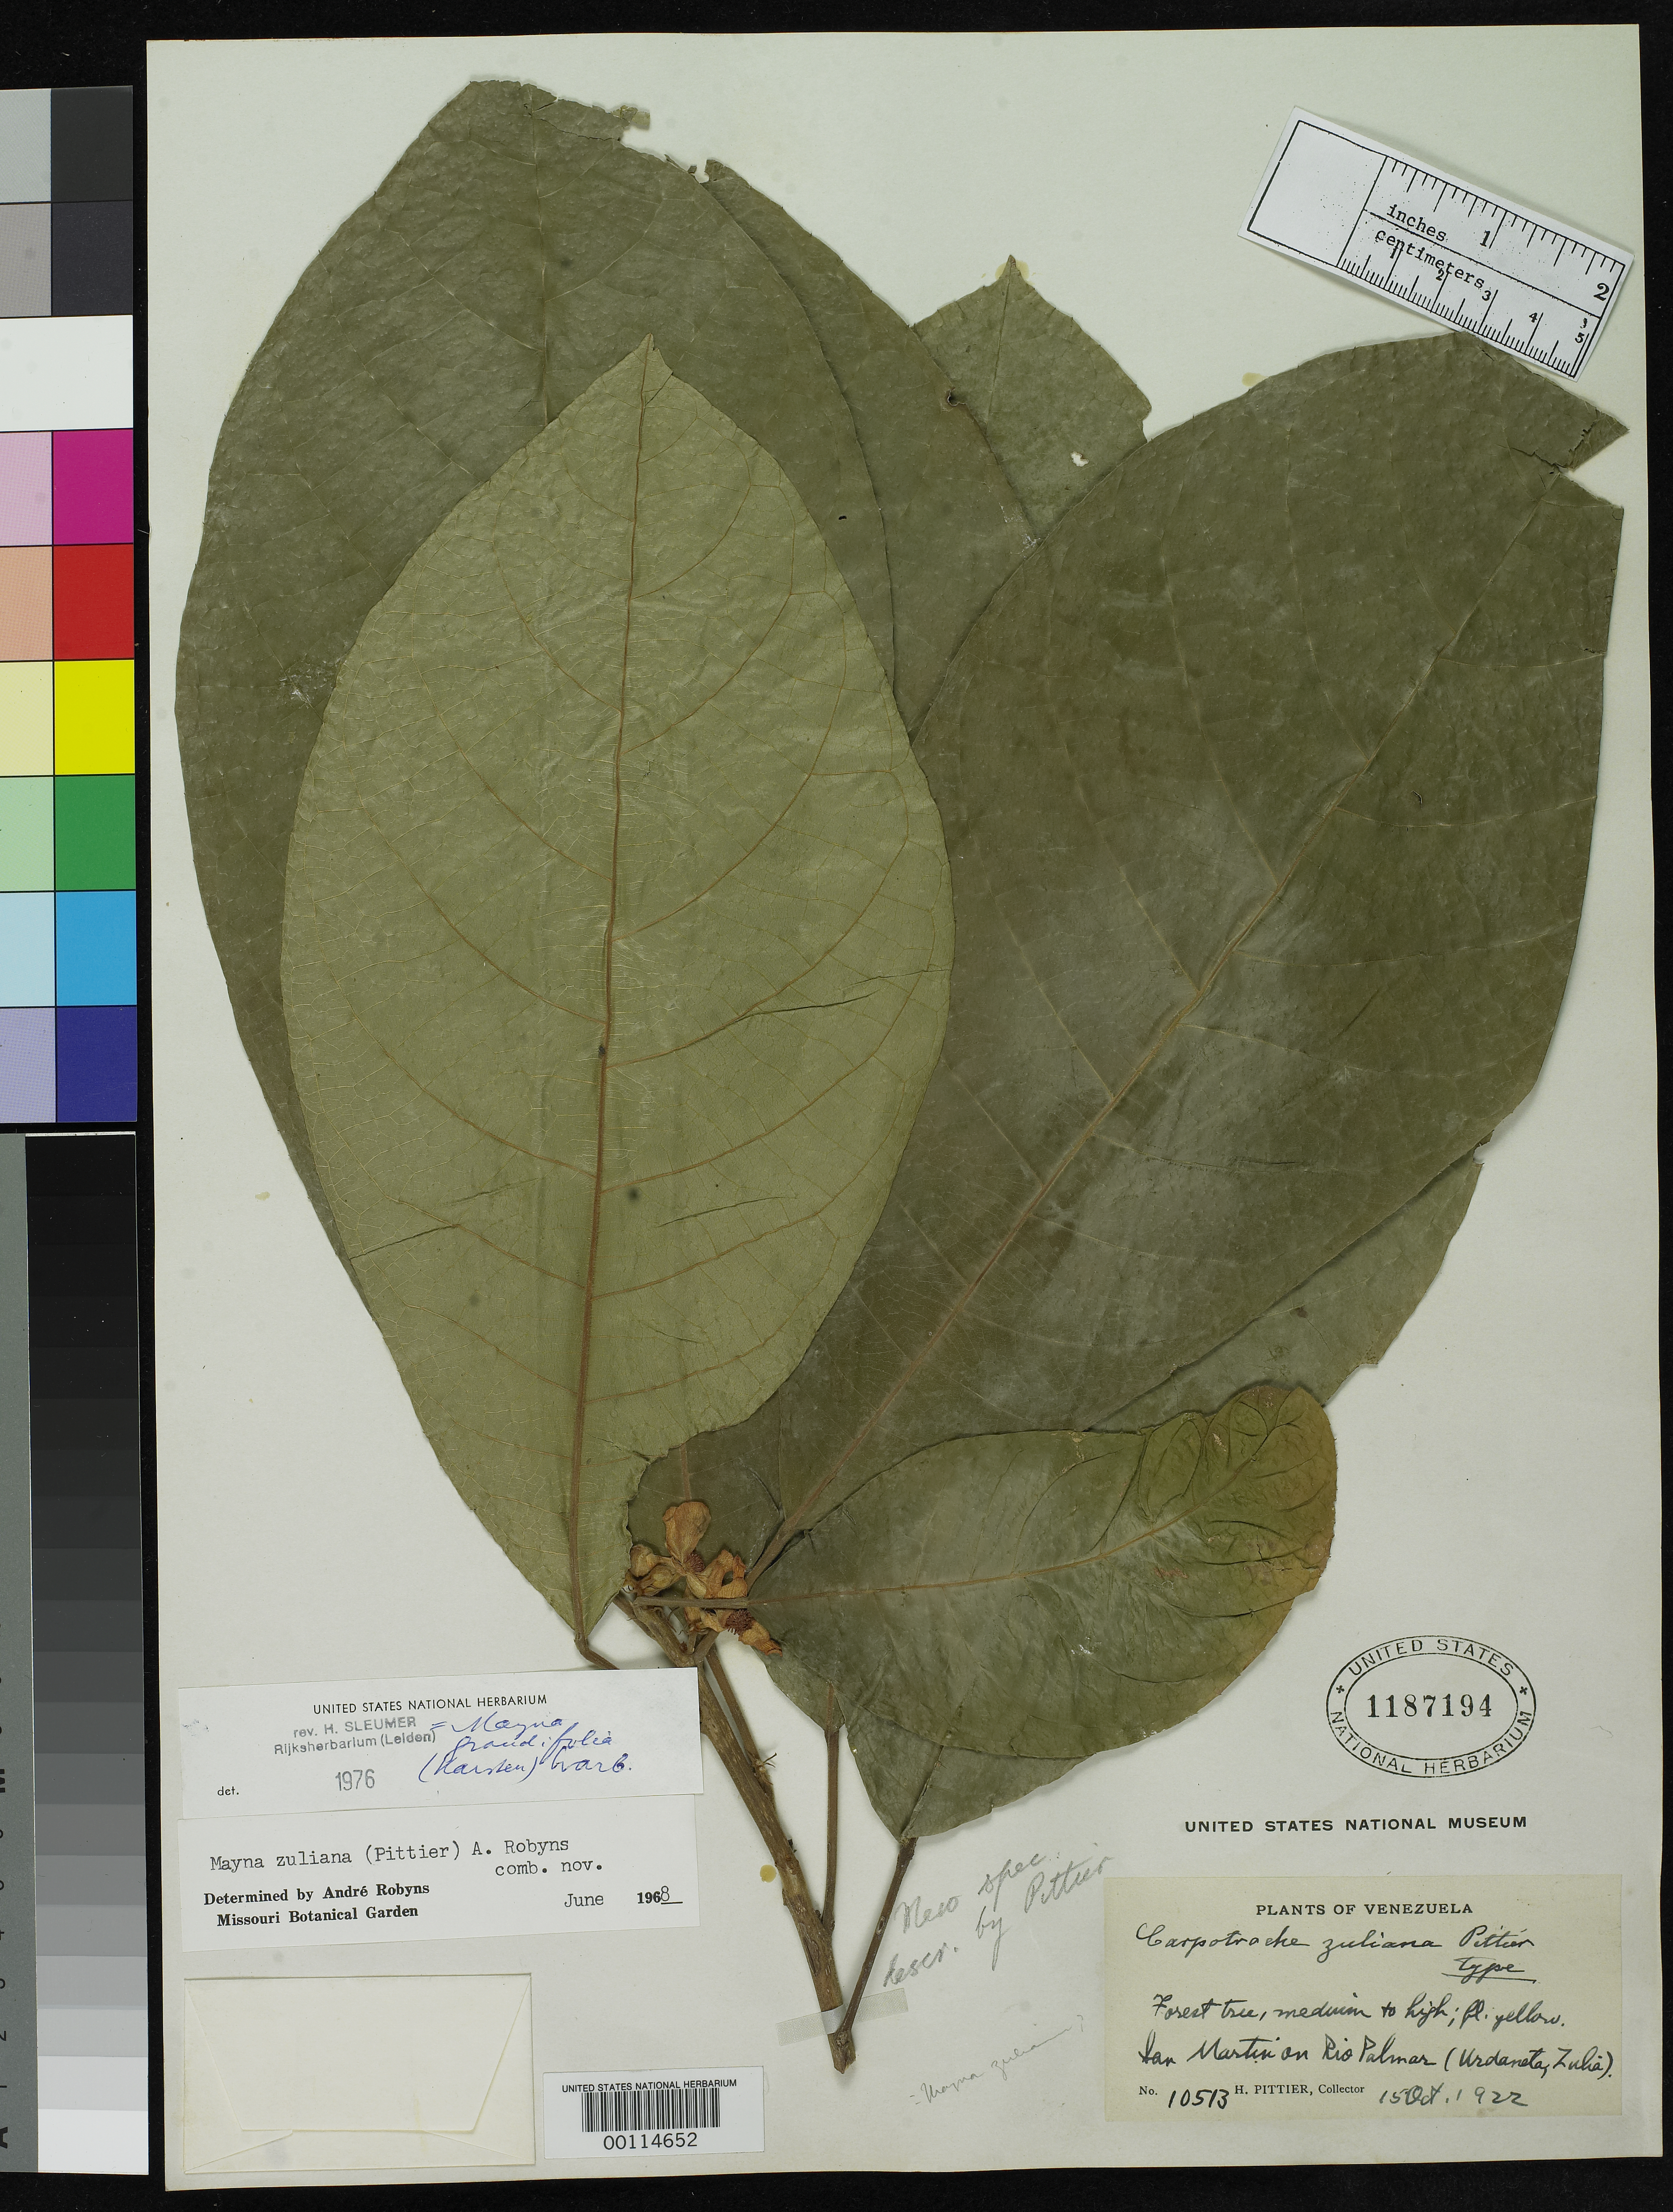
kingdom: Plantae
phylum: Tracheophyta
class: Magnoliopsida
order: Malpighiales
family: Achariaceae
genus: Carpotroche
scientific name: Carpotroche zuliana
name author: Pittier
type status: Type Collection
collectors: H. F. Pittier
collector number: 10513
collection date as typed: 15 Oct 1922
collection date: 1922-10-15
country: Venezuela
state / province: Zulia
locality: San Martin on Rio Palmar, Urdante.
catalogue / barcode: US 1187194